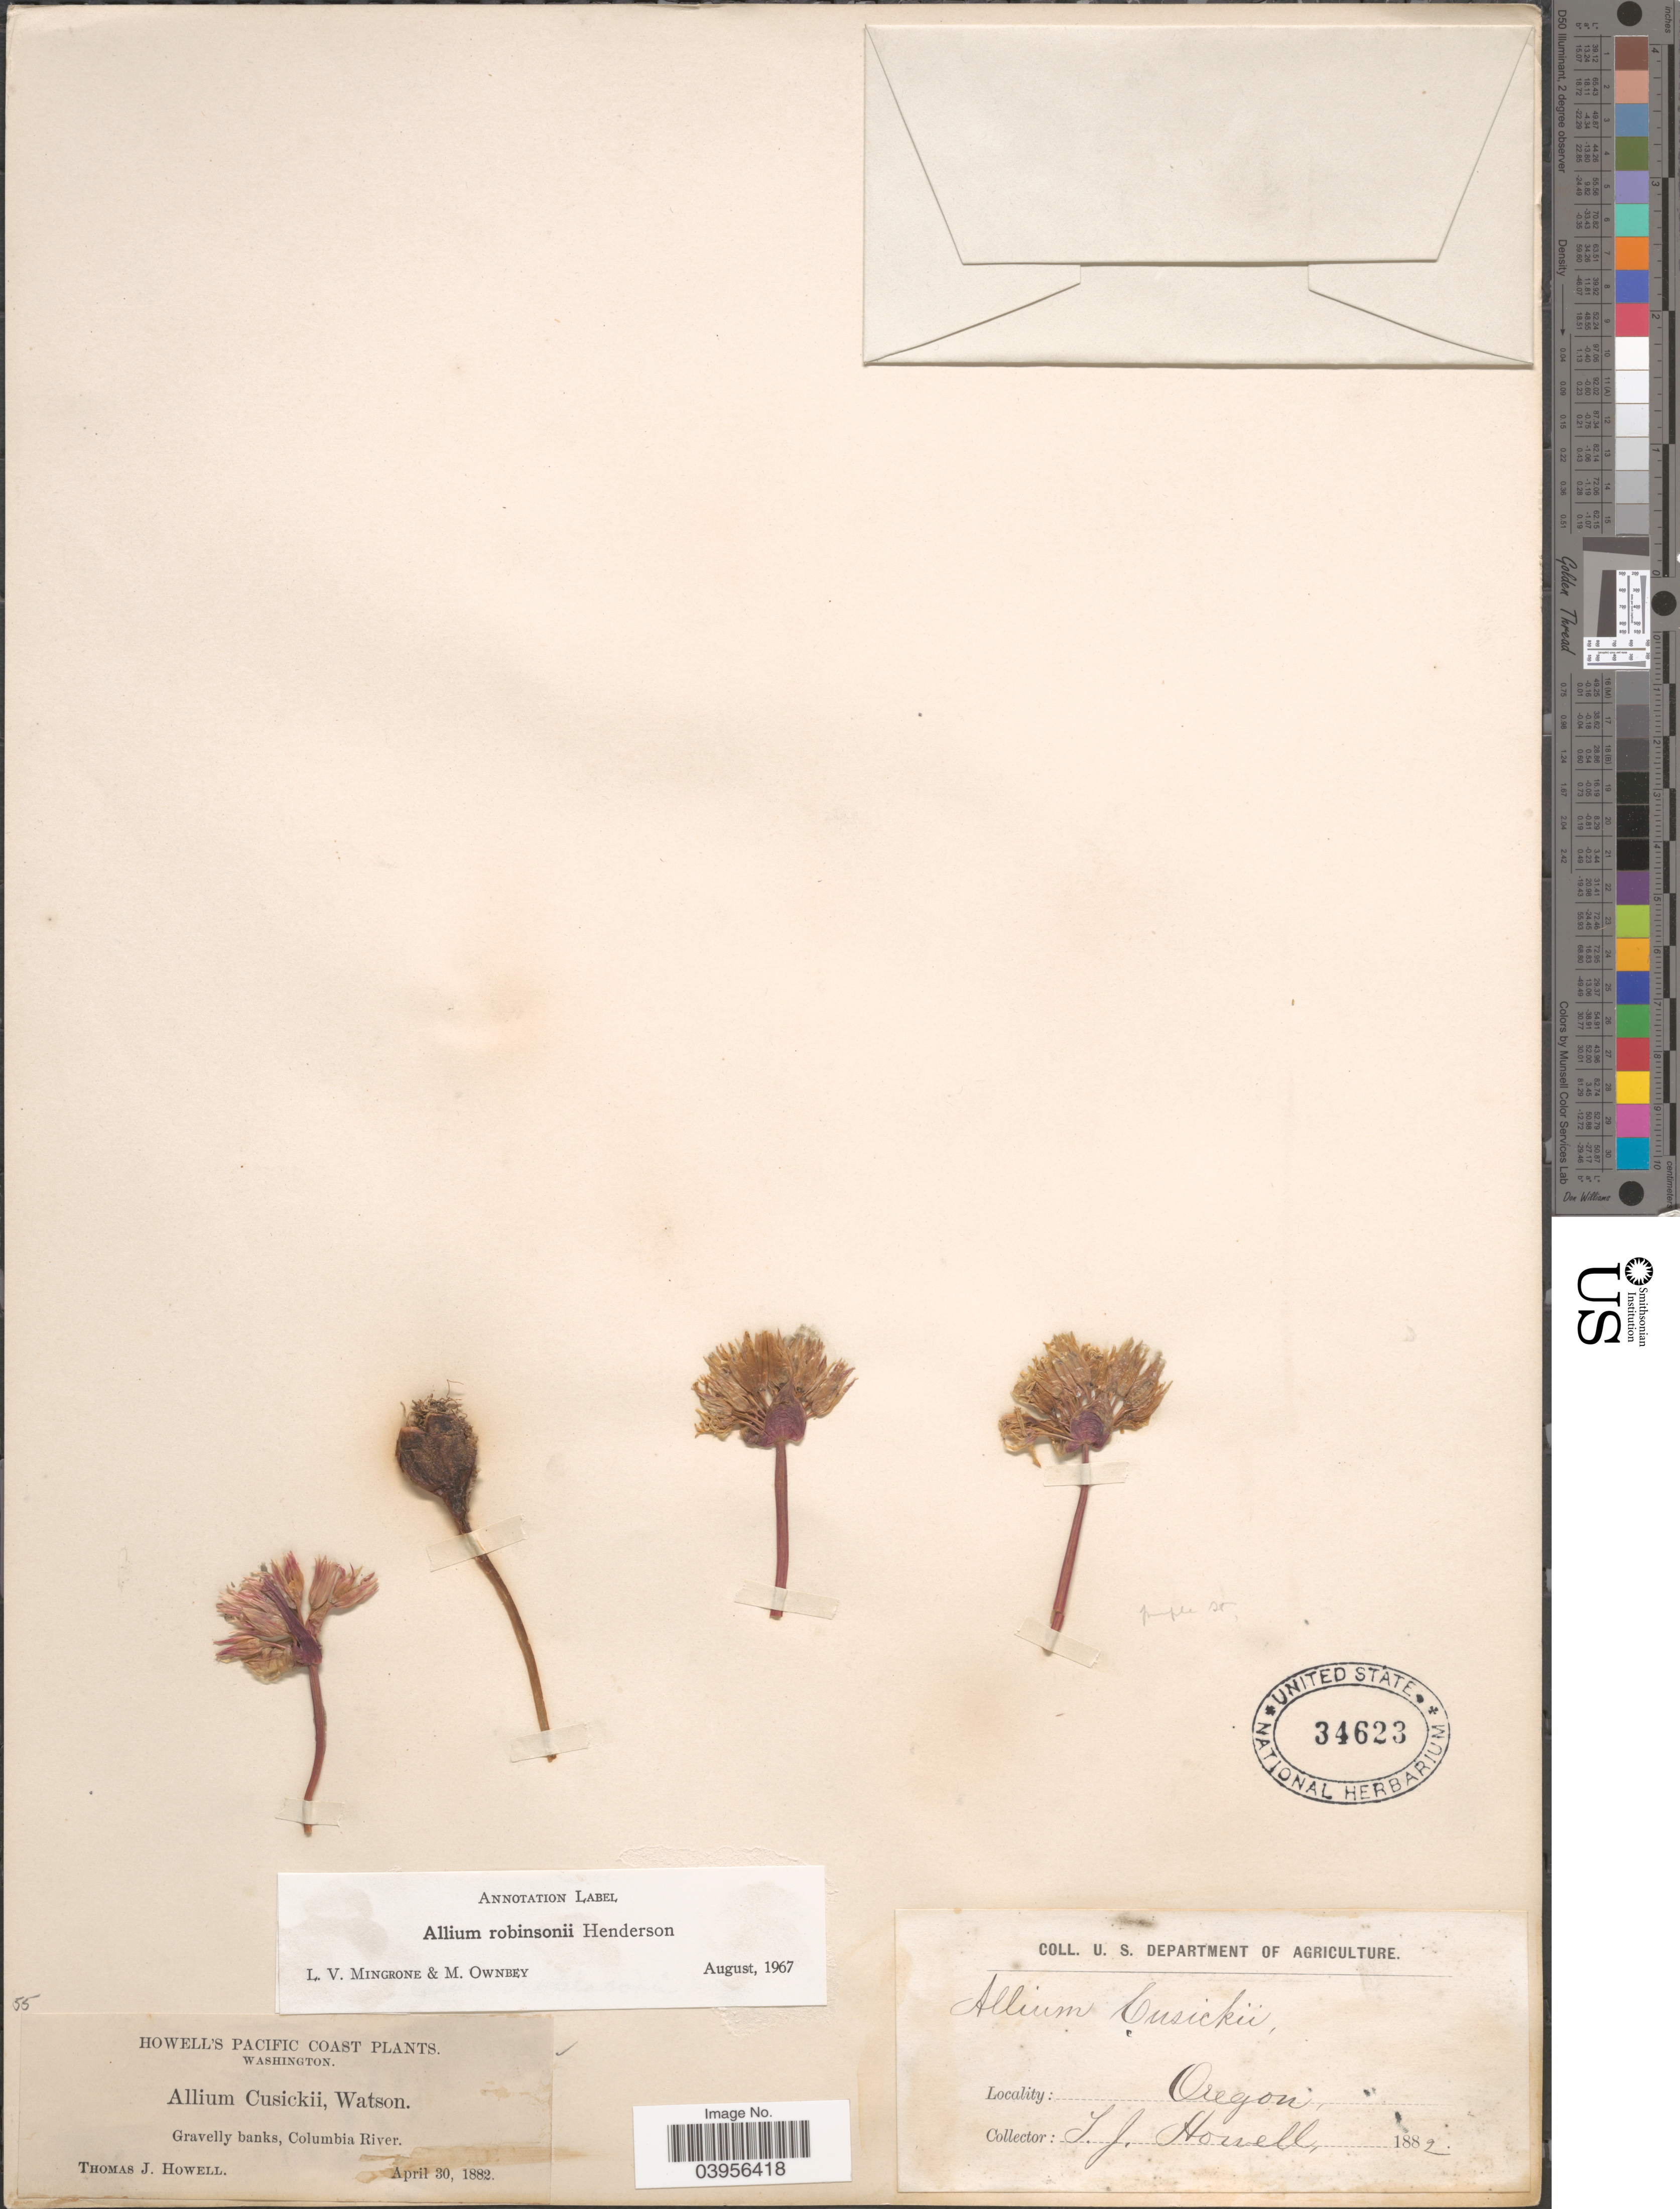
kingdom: Plantae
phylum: Tracheophyta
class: Liliopsida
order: Asparagales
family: Amaryllidaceae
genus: Allium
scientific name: Allium robinsonii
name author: L.F. Hend.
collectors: T. J. Howell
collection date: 1882-04-30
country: United States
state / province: Washington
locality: Pacific Coast. Gravelly banks, Columbia River.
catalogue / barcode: US 34623